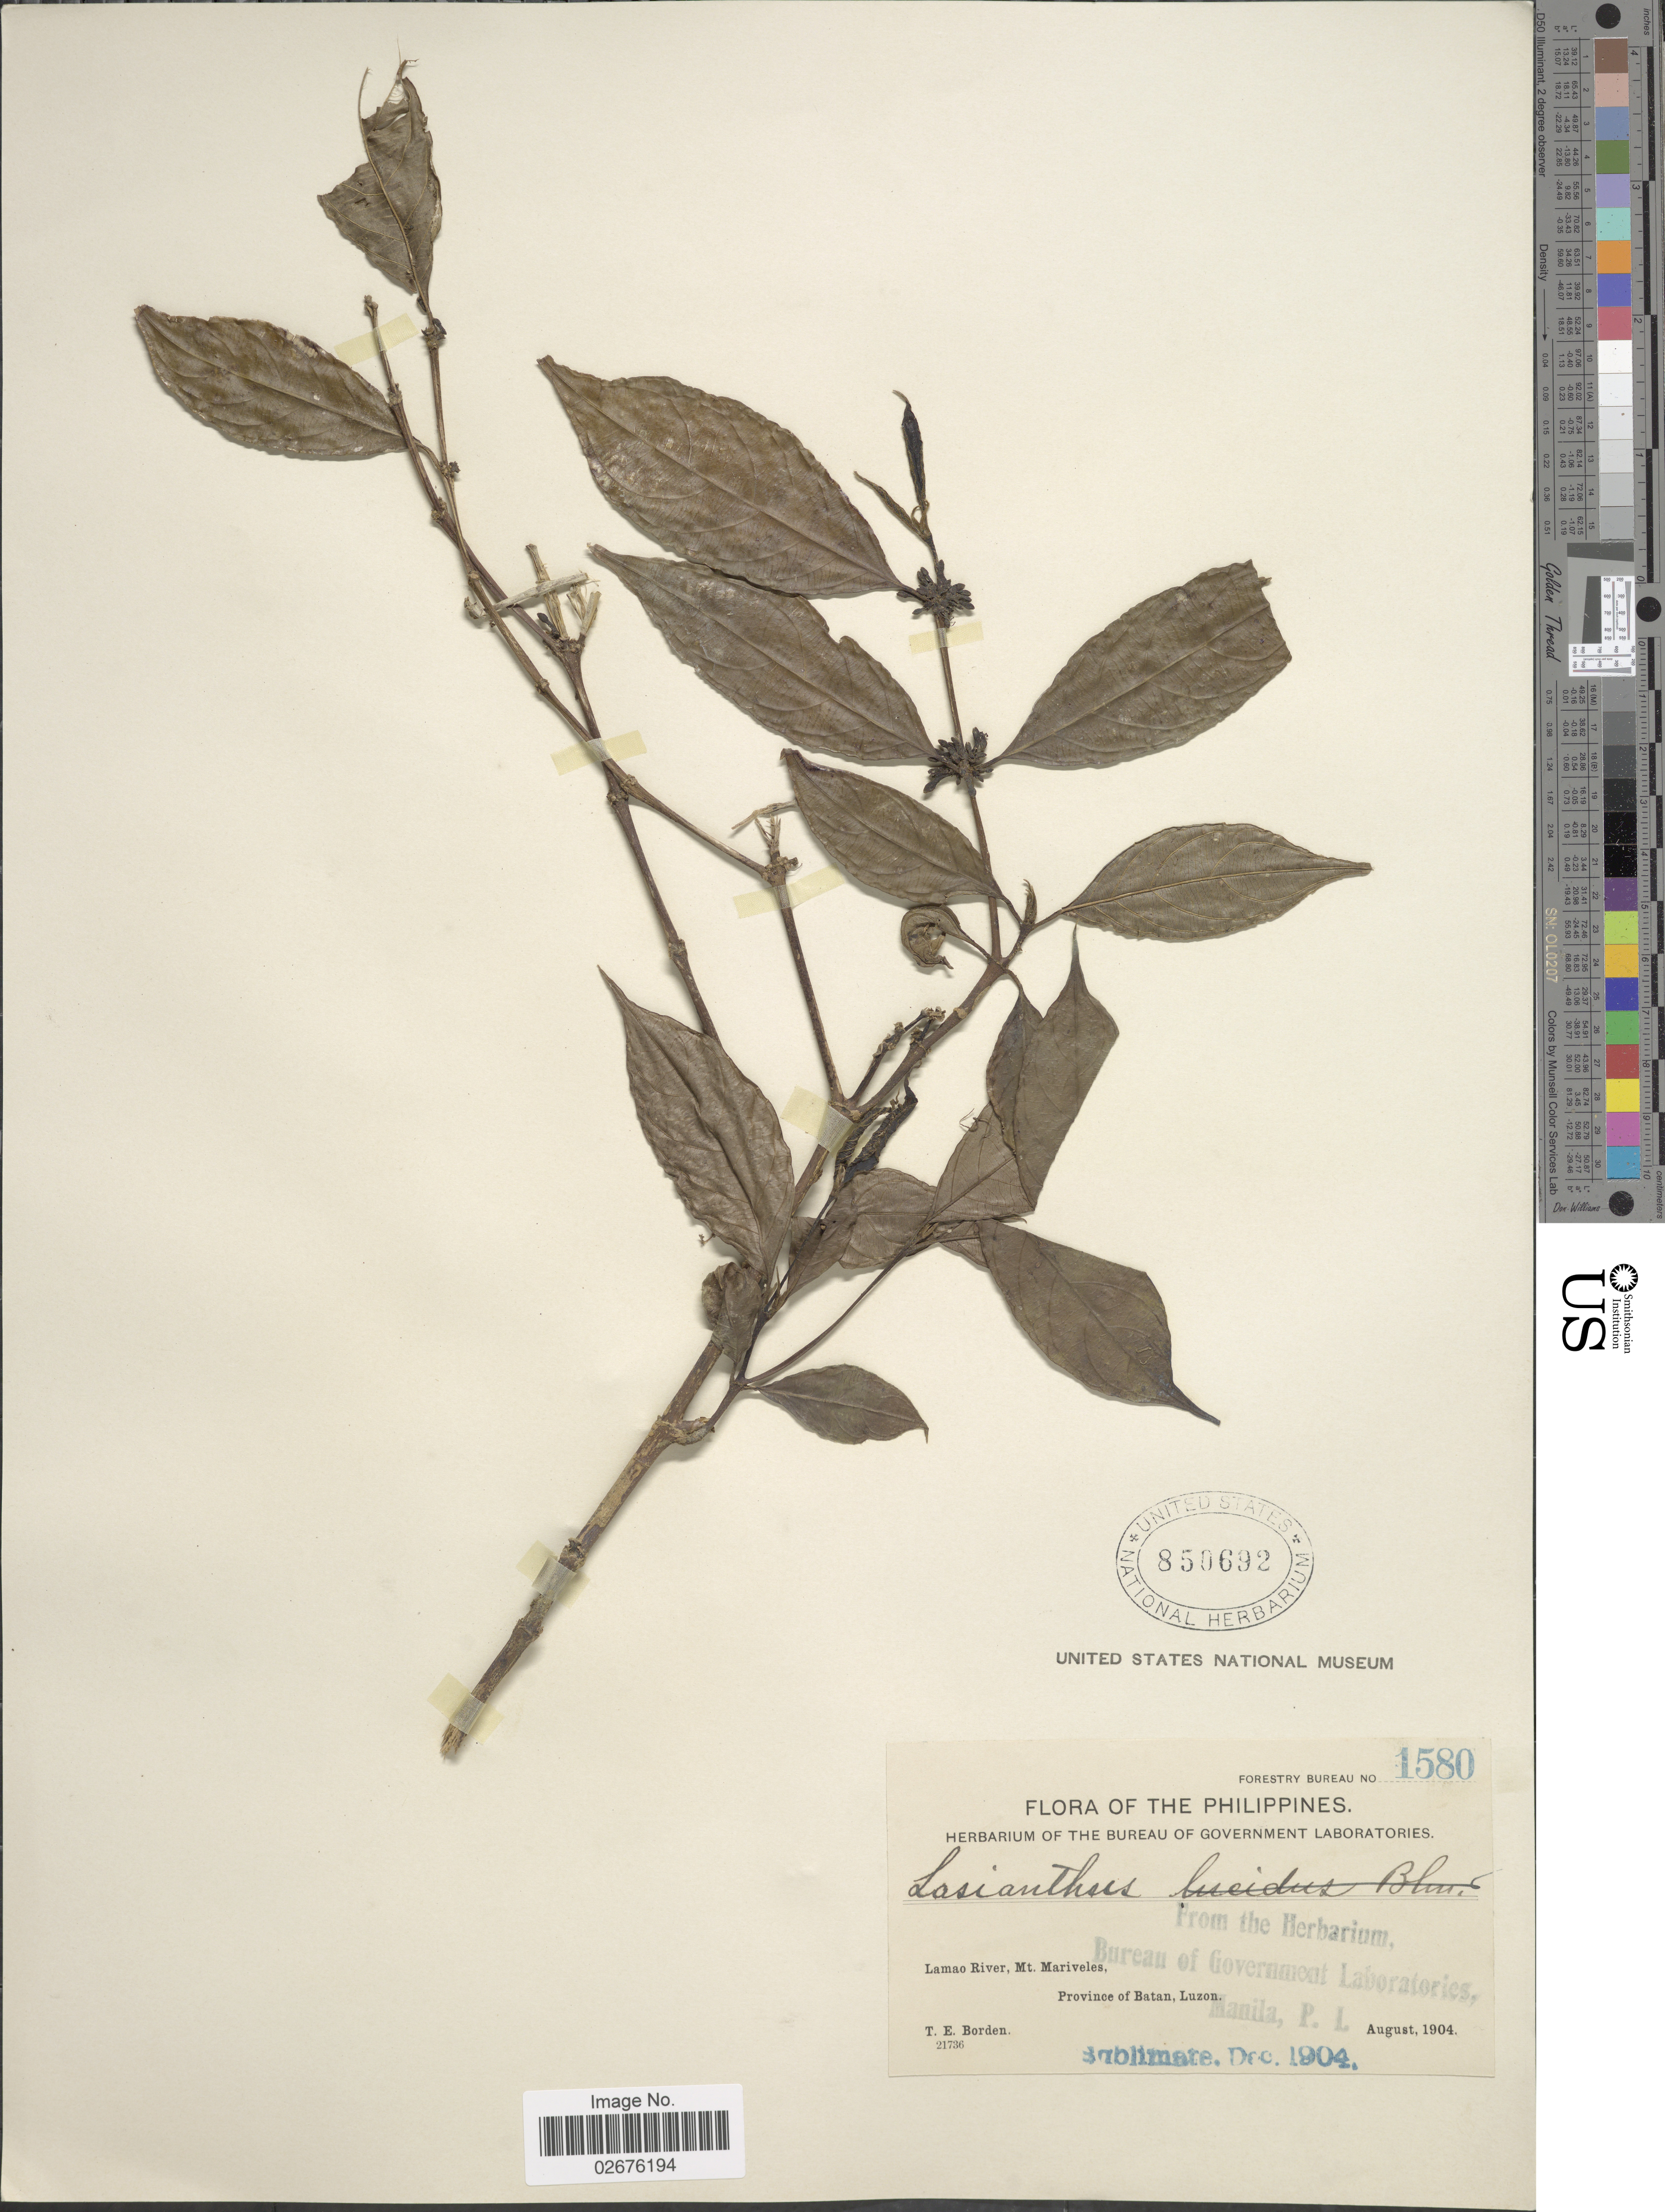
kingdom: Plantae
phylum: Tracheophyta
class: Magnoliopsida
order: Gentianales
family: Rubiaceae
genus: Lasianthus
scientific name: Lasianthus sp.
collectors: T. E. Borden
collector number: Forestry Bureau 1580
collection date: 1904-08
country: Philippines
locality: Lamao River, Mt. Mariveles, Province of Batan, Luzon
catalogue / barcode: US 850692